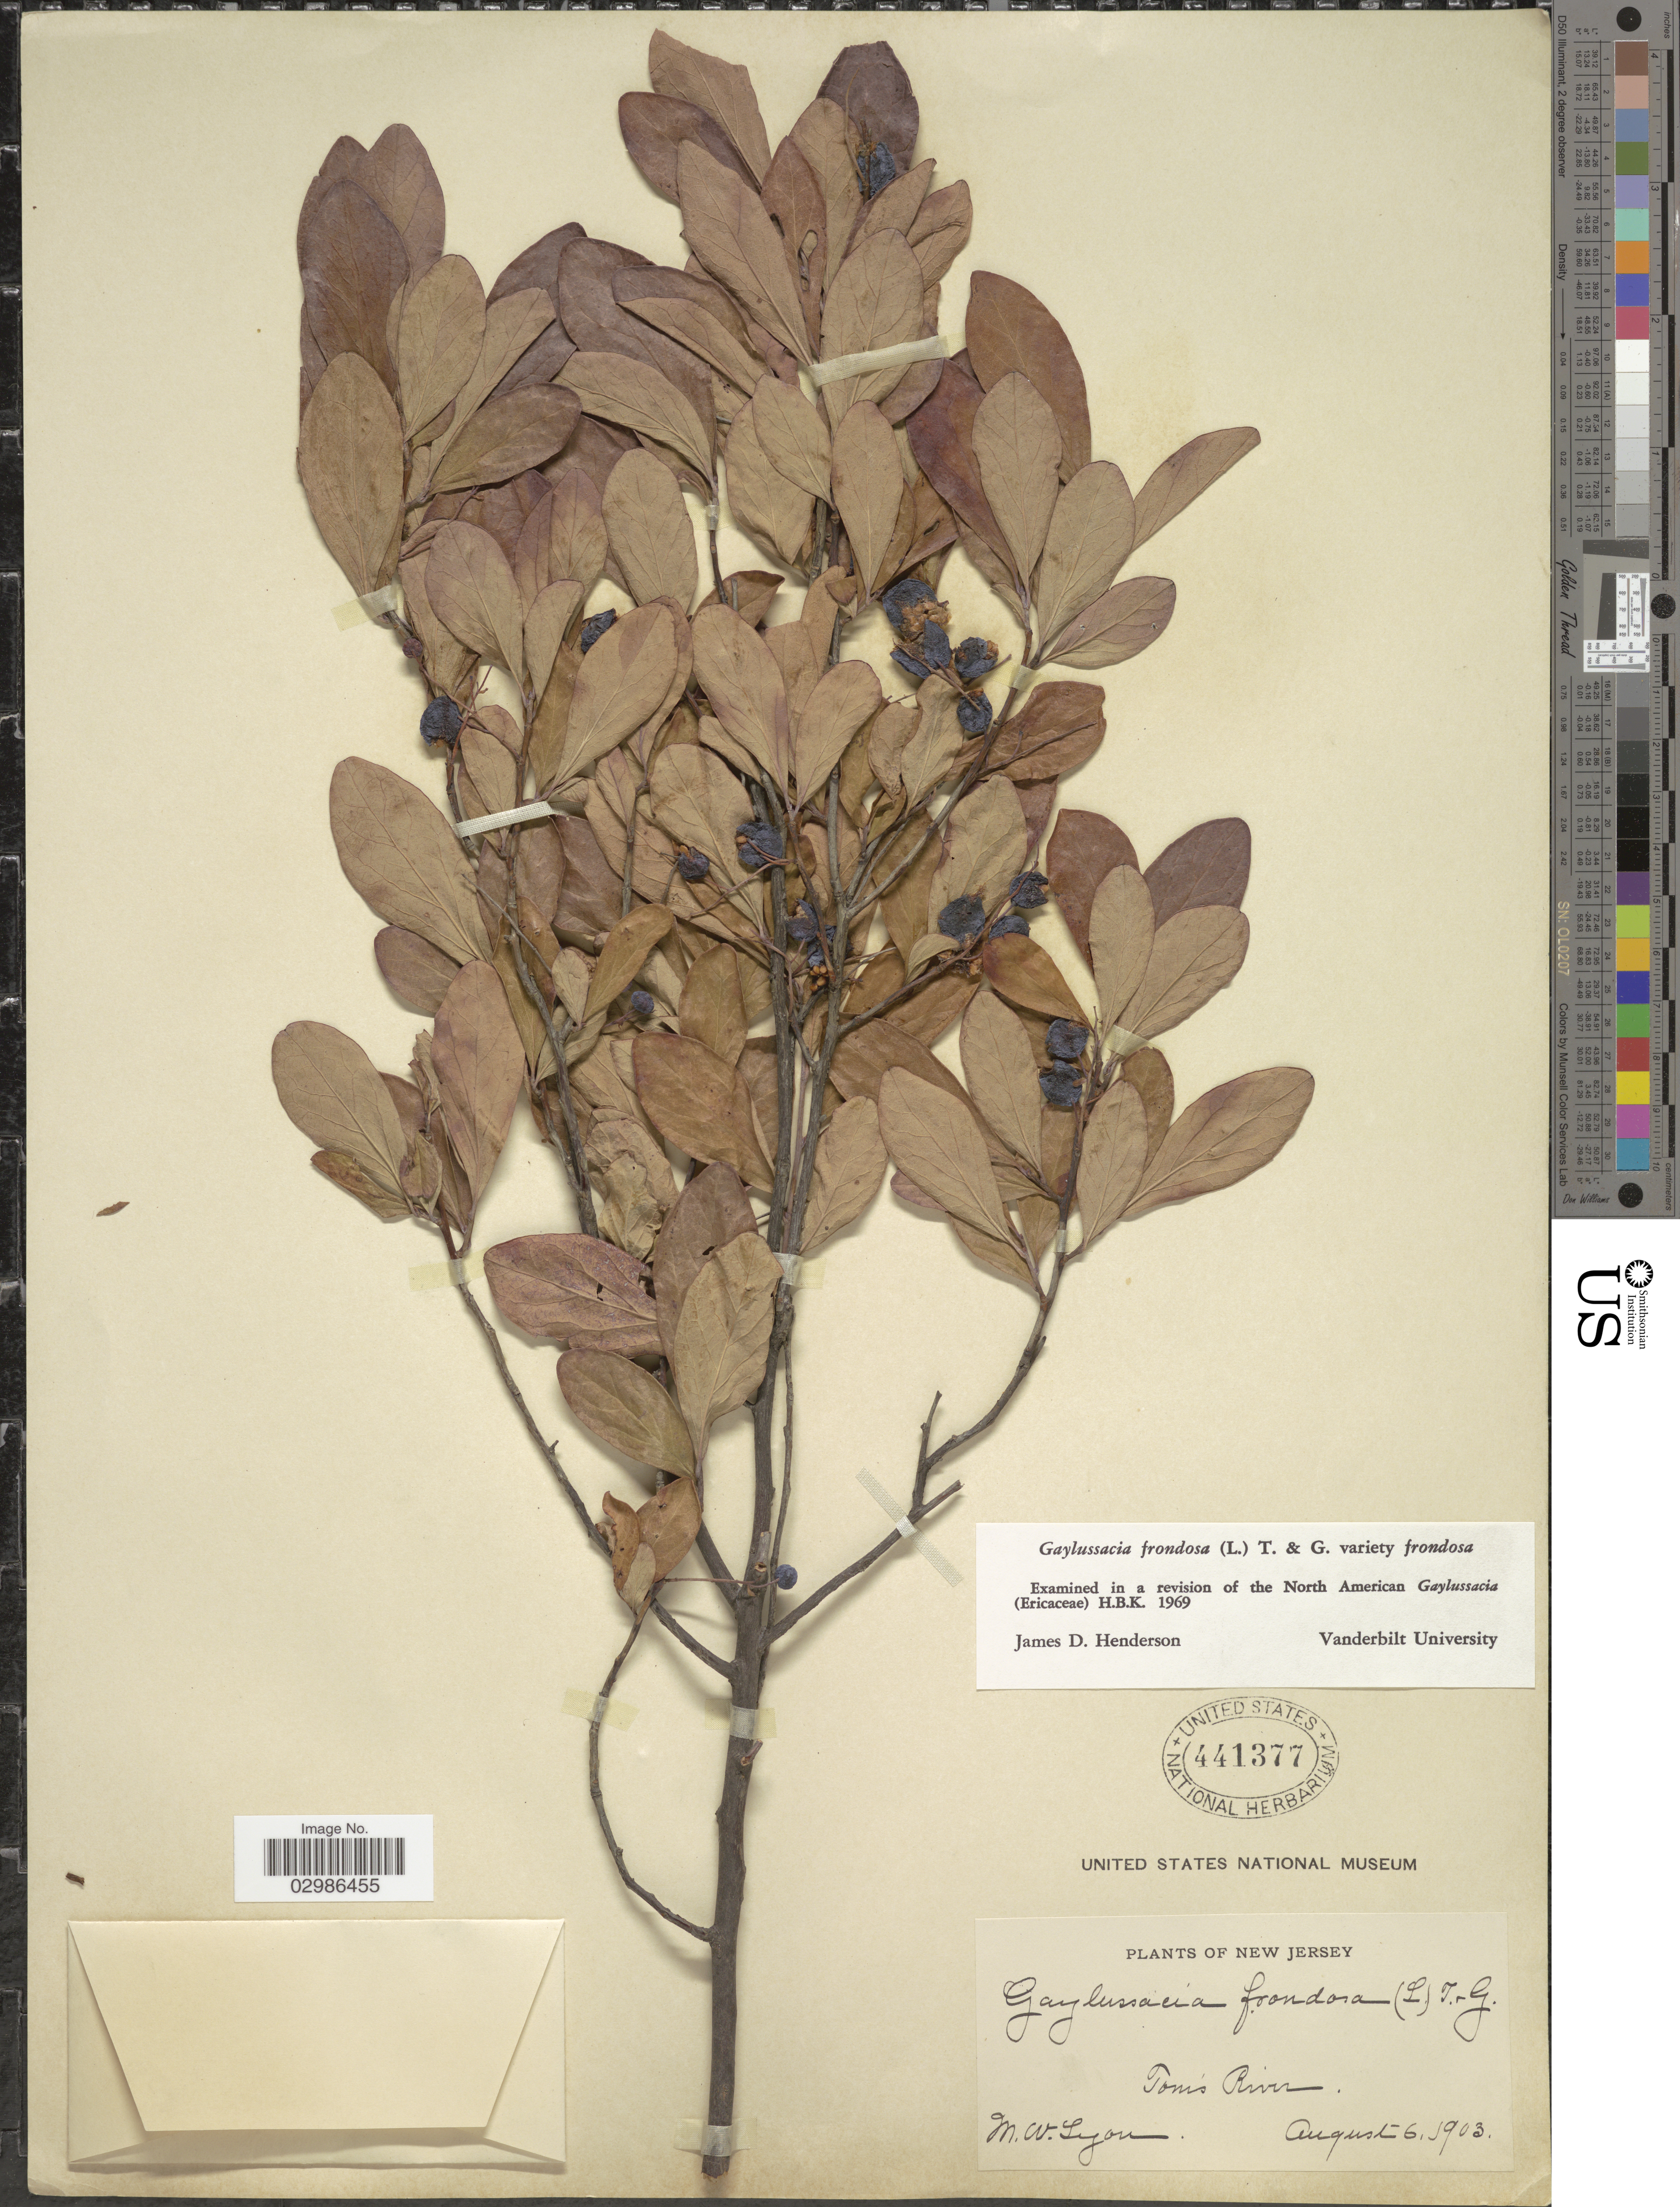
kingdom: Plantae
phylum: Tracheophyta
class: Magnoliopsida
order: Ericales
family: Ericaceae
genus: Gaylussacia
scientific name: Gaylussacia frondosa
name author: (L.) Torr. & A. Gray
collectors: M. W. Lyon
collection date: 1903-08-06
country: United States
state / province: New Jersey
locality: Tom's River.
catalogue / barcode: US 441377